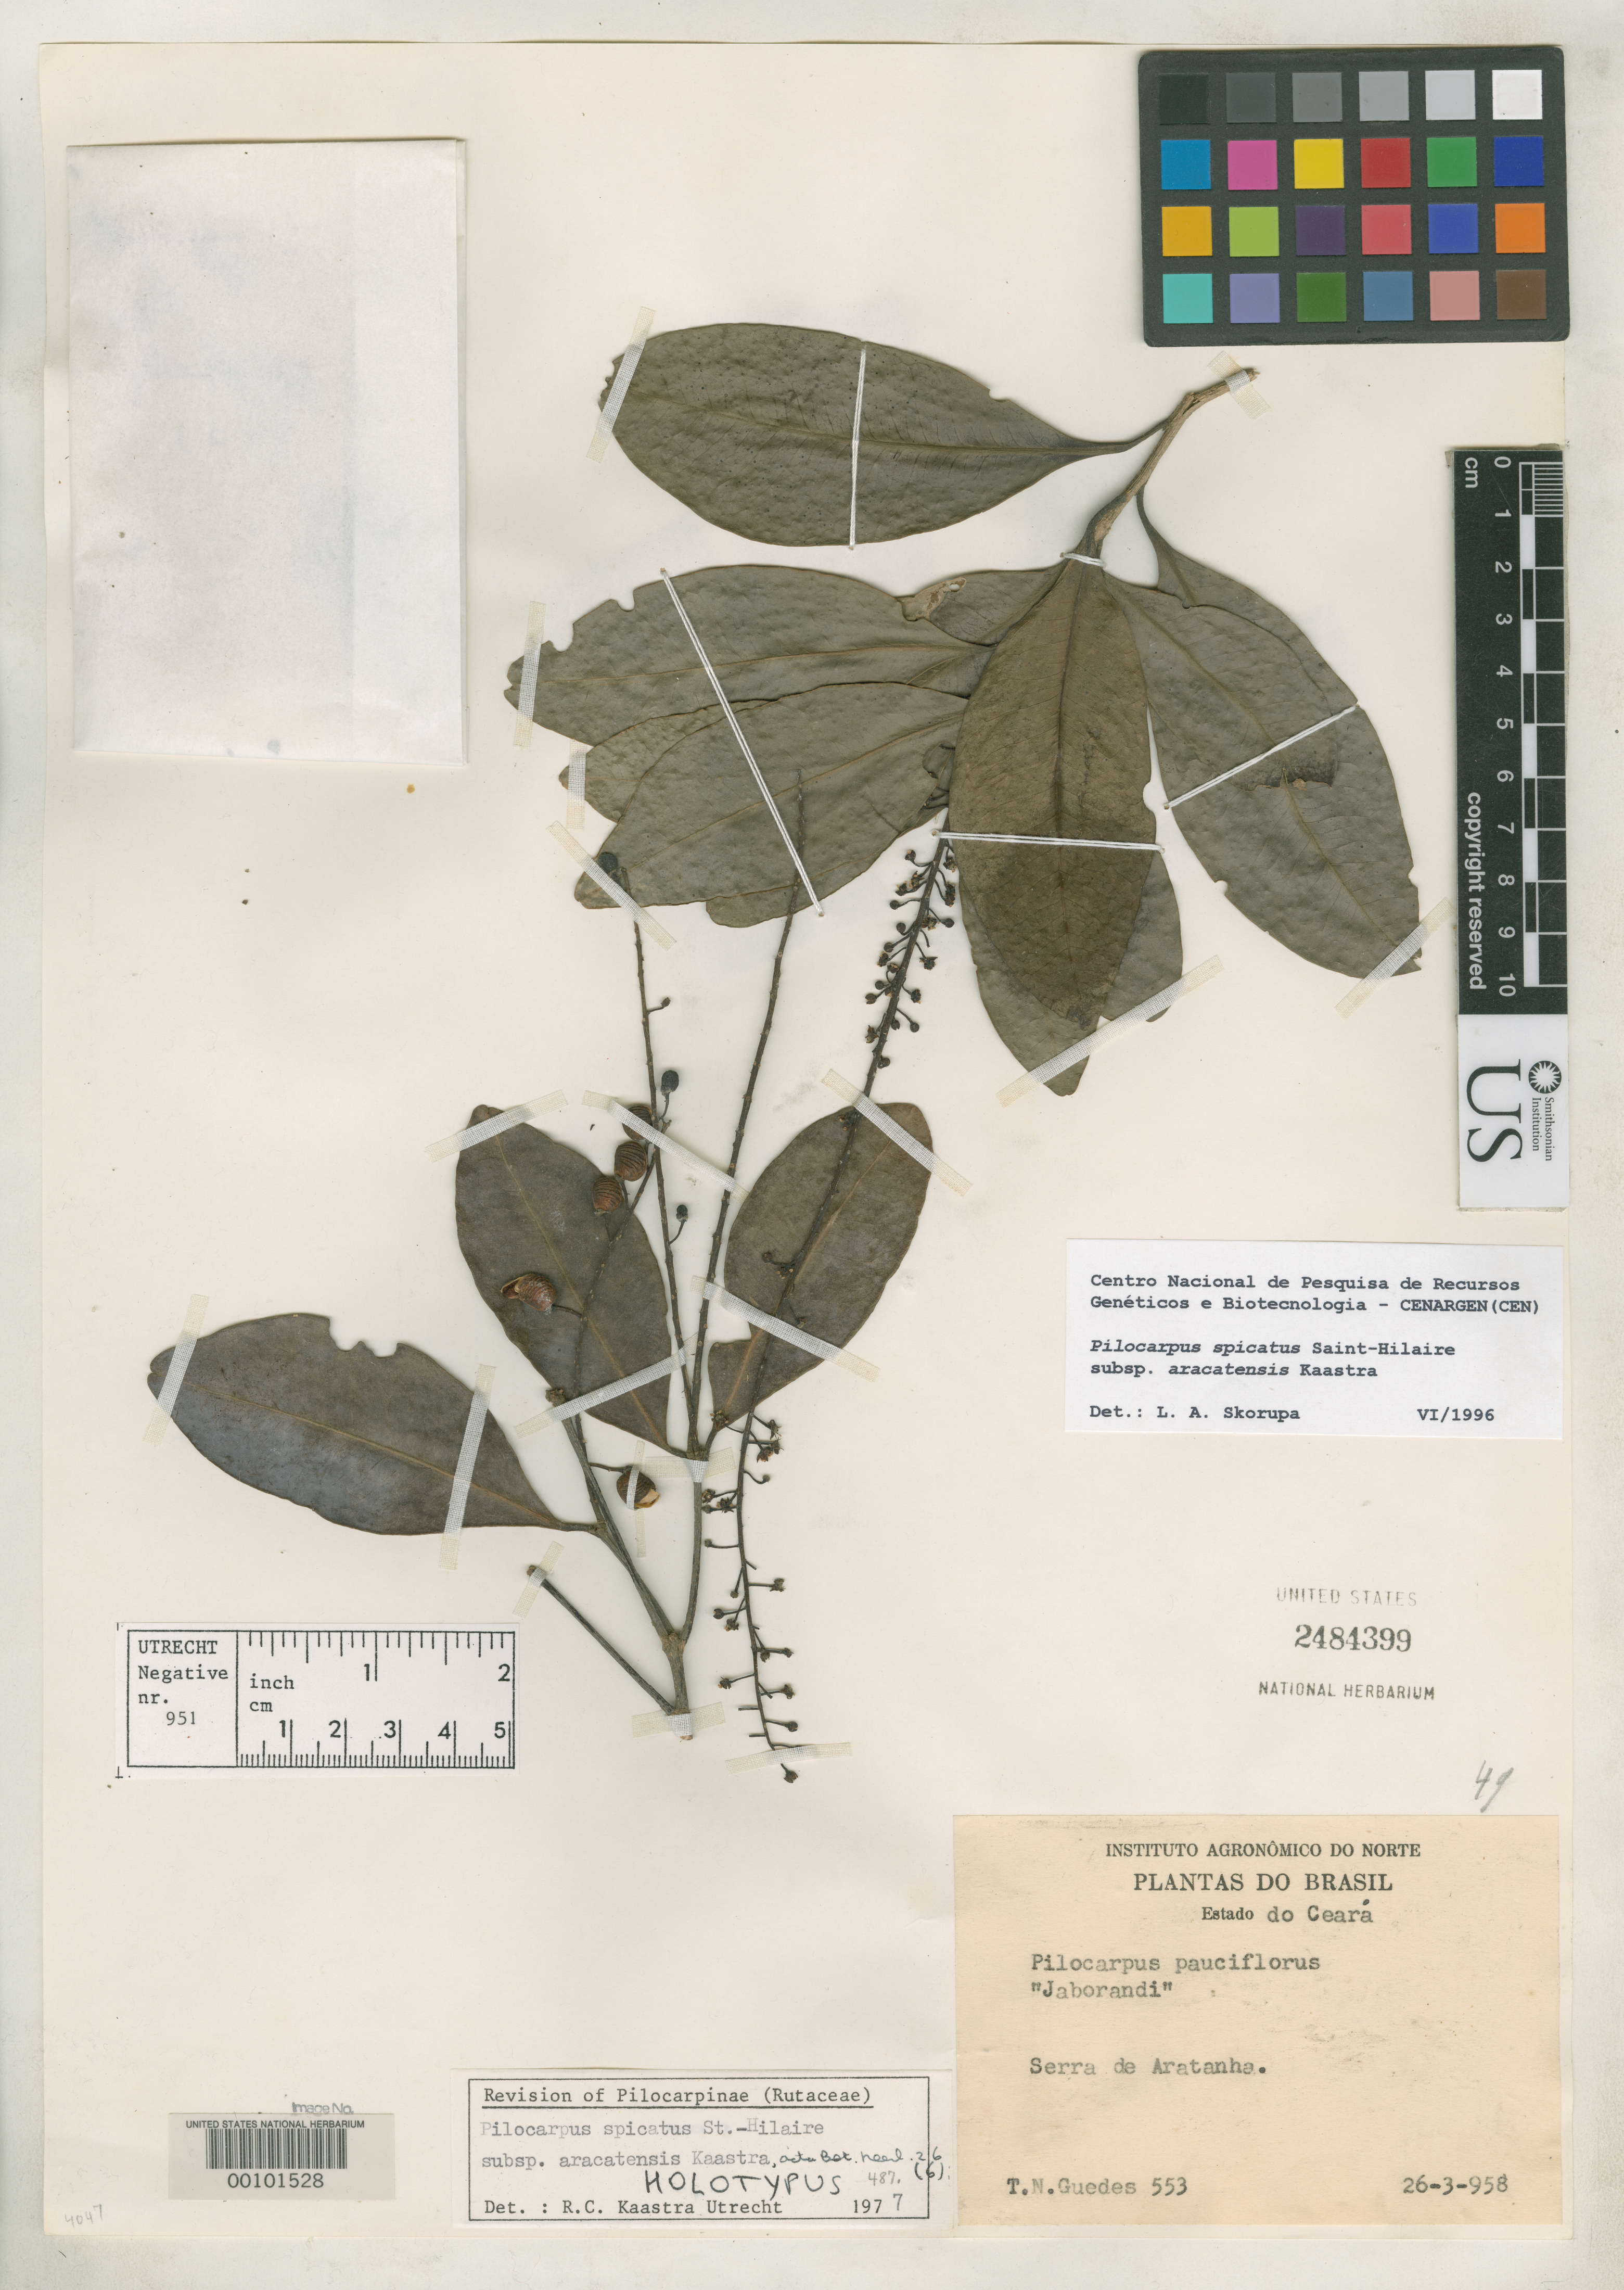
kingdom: Plantae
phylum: Tracheophyta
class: Magnoliopsida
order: Sapindales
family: Rutaceae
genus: Pilocarpus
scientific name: Pilocarpus spicatus subsp. aracatensis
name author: Kaastra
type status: Holotype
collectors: T. Guedes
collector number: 553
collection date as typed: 26 Mar 1958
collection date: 1958-03-26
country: Brazil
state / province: Ceará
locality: Serra de Aratanha.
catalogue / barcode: US 2484399